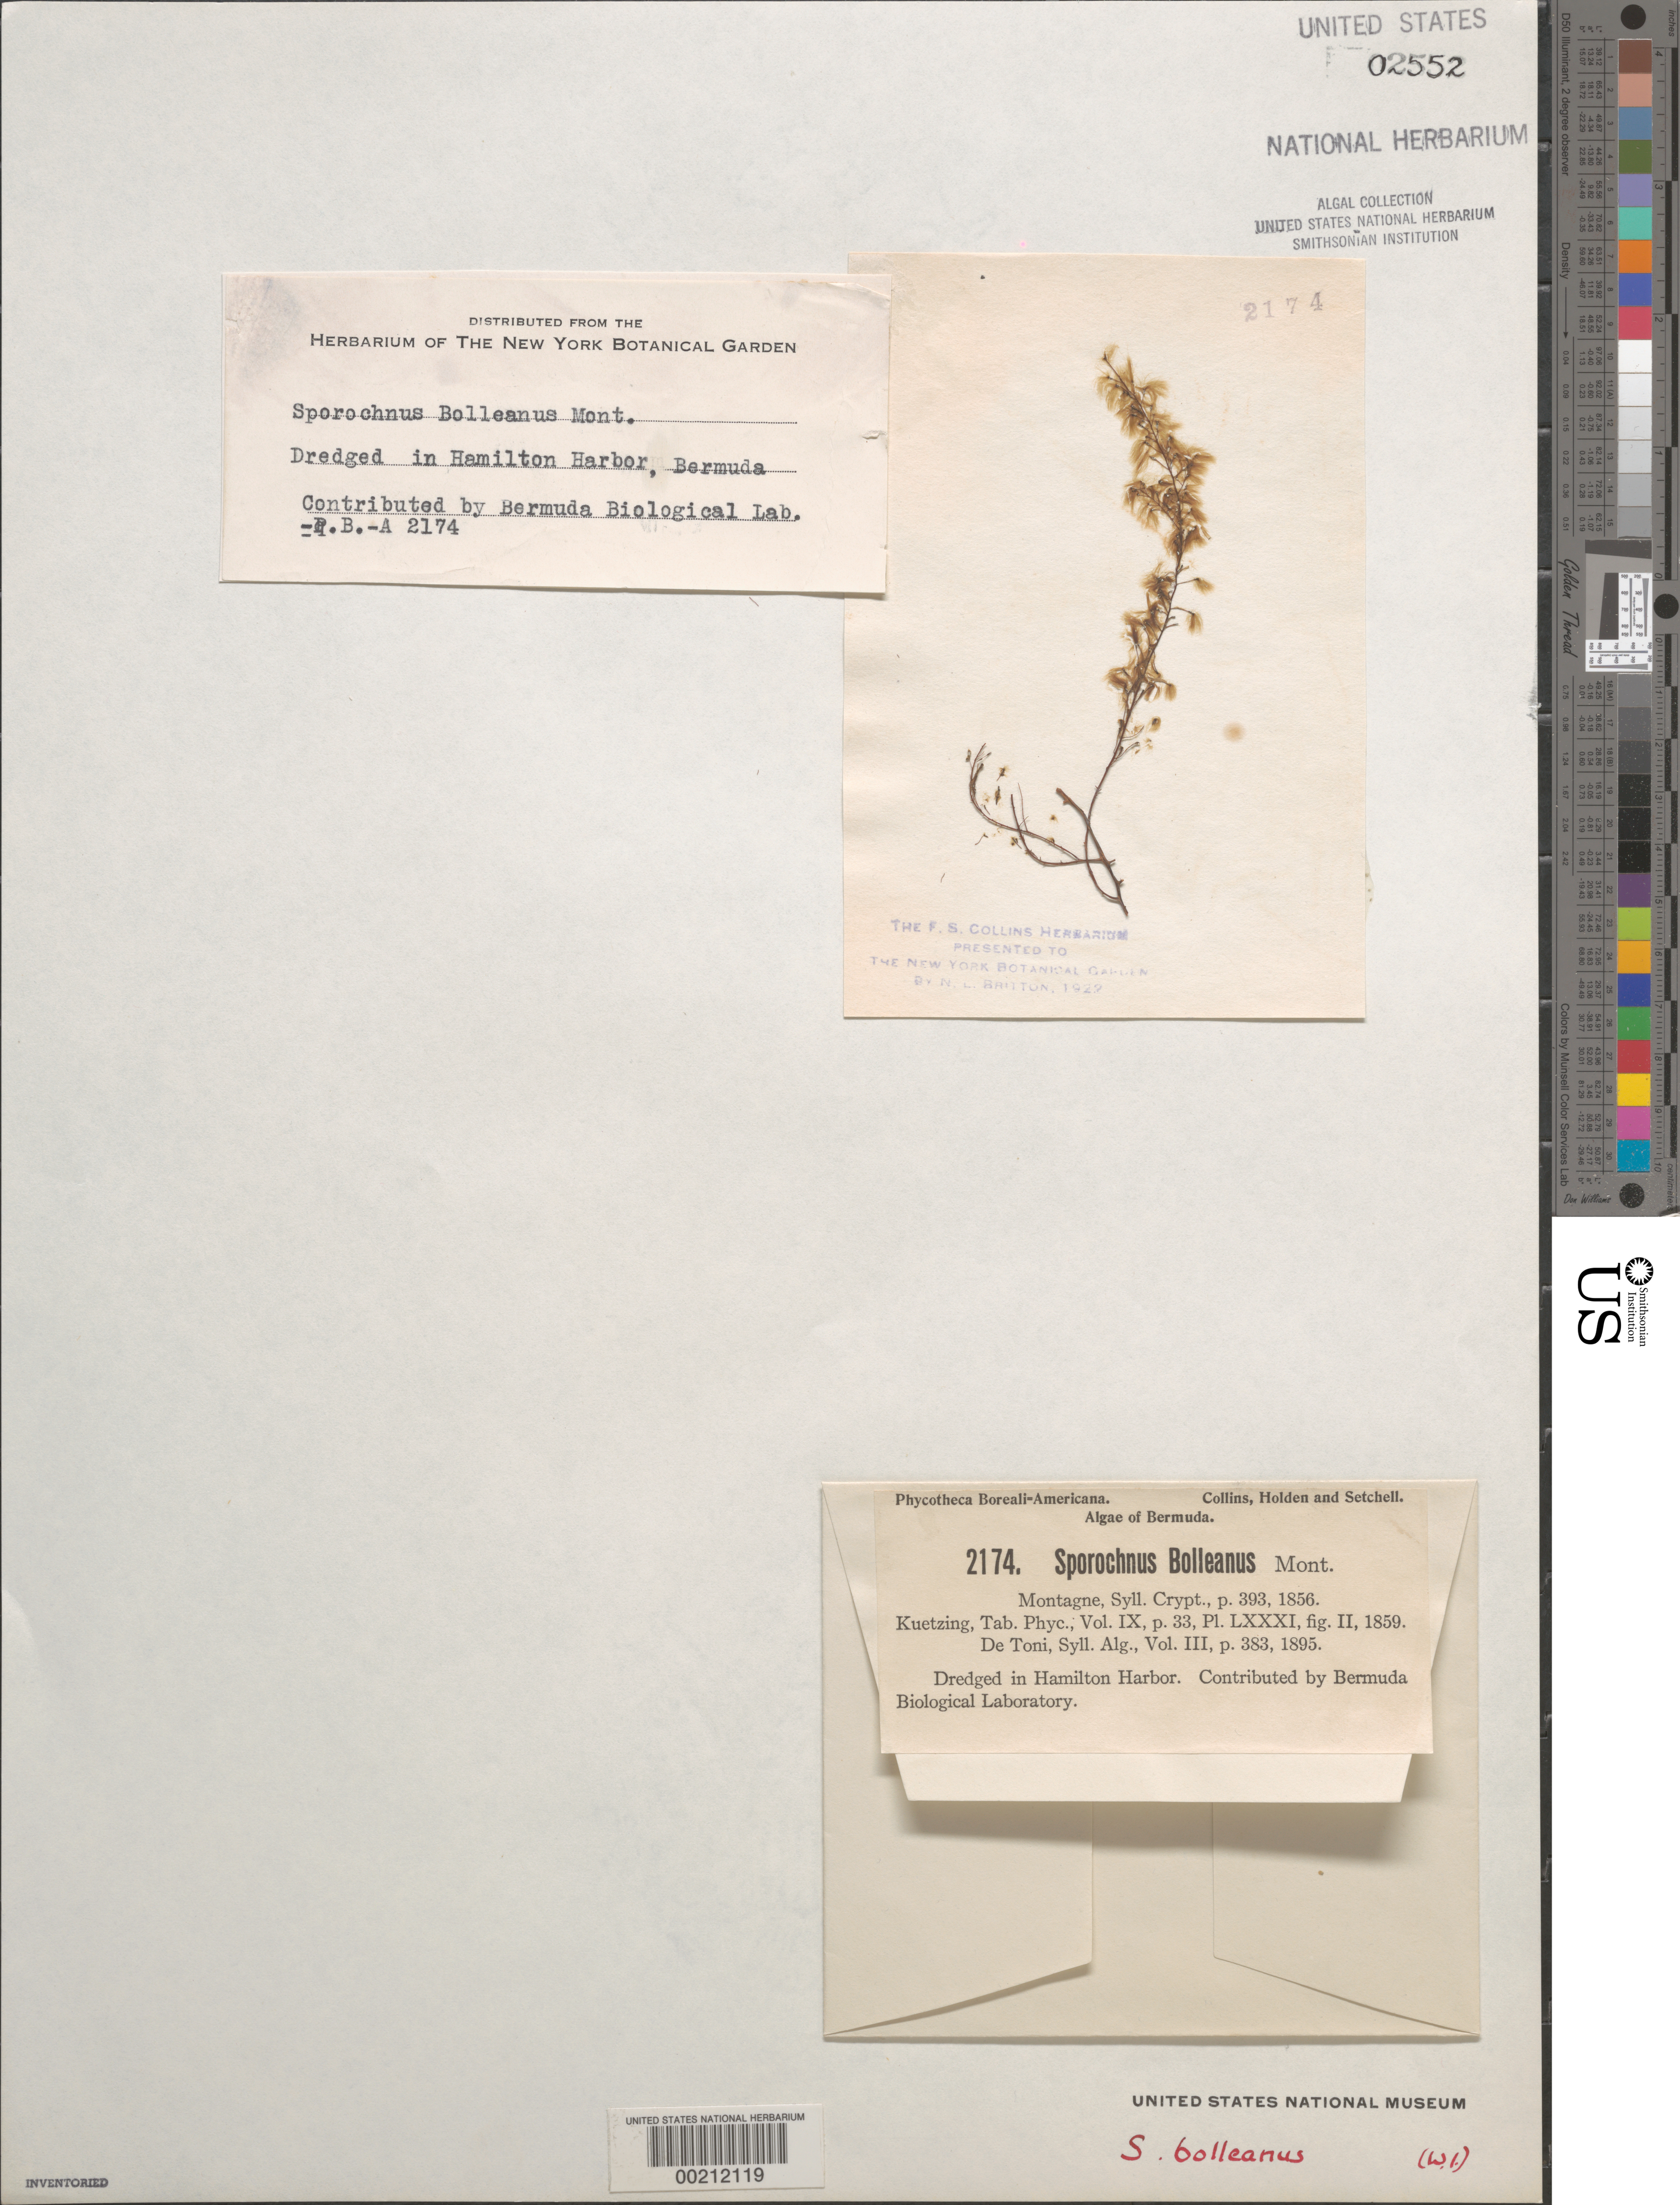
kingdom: Chromista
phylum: Ochrophyta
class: Phaeophyceae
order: Sporochnales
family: Sporochnaceae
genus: Sporochnus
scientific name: Sporochnus bolleanus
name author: Mont.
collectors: Bermuda Biological Laboratory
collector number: PB-A 2174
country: Bermuda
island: Bermuda Island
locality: Hamilton Harbor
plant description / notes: Collins, Holden & Setchell, Phycotheca Boreali-Americana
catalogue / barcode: US 2552